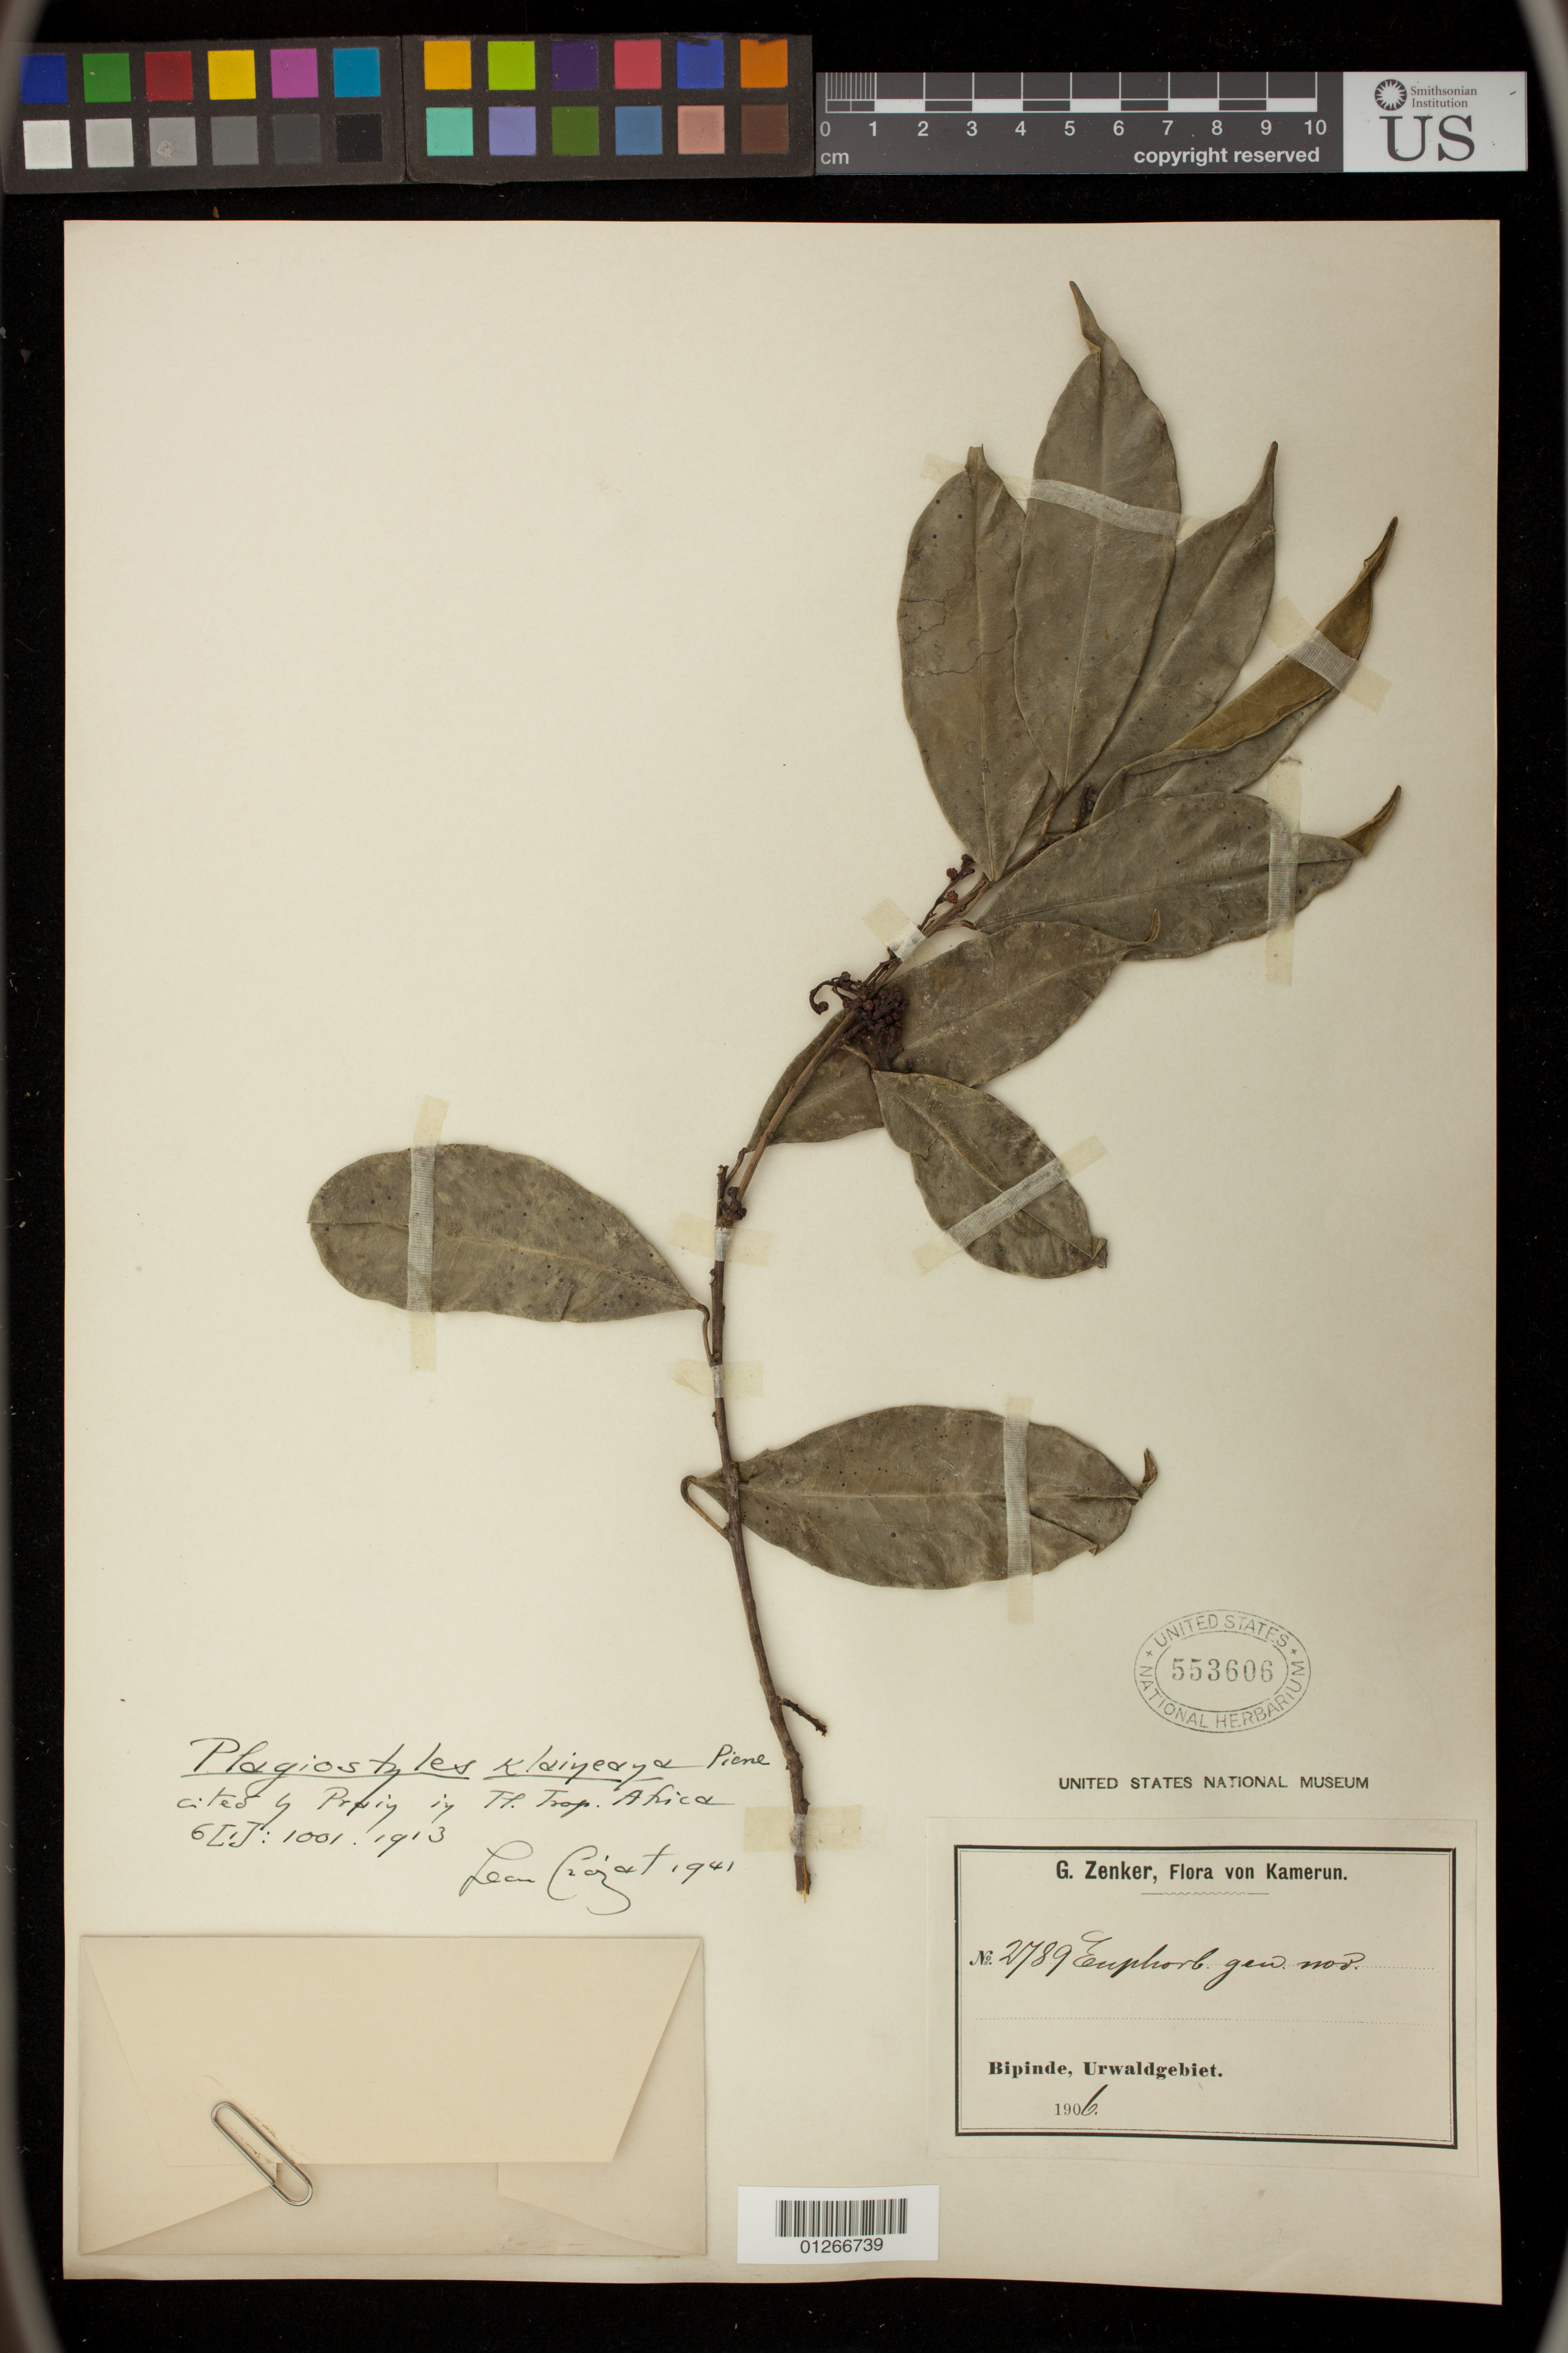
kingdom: Plantae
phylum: Tracheophyta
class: Magnoliopsida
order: Malpighiales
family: Euphorbiaceae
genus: Plagiostyles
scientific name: Plagiostyles klaineana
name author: Pierre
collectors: G. A. Zenker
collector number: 2789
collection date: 1906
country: Cameroon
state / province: Sud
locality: Bipinde, Urwaldgebiet.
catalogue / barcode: US 553606